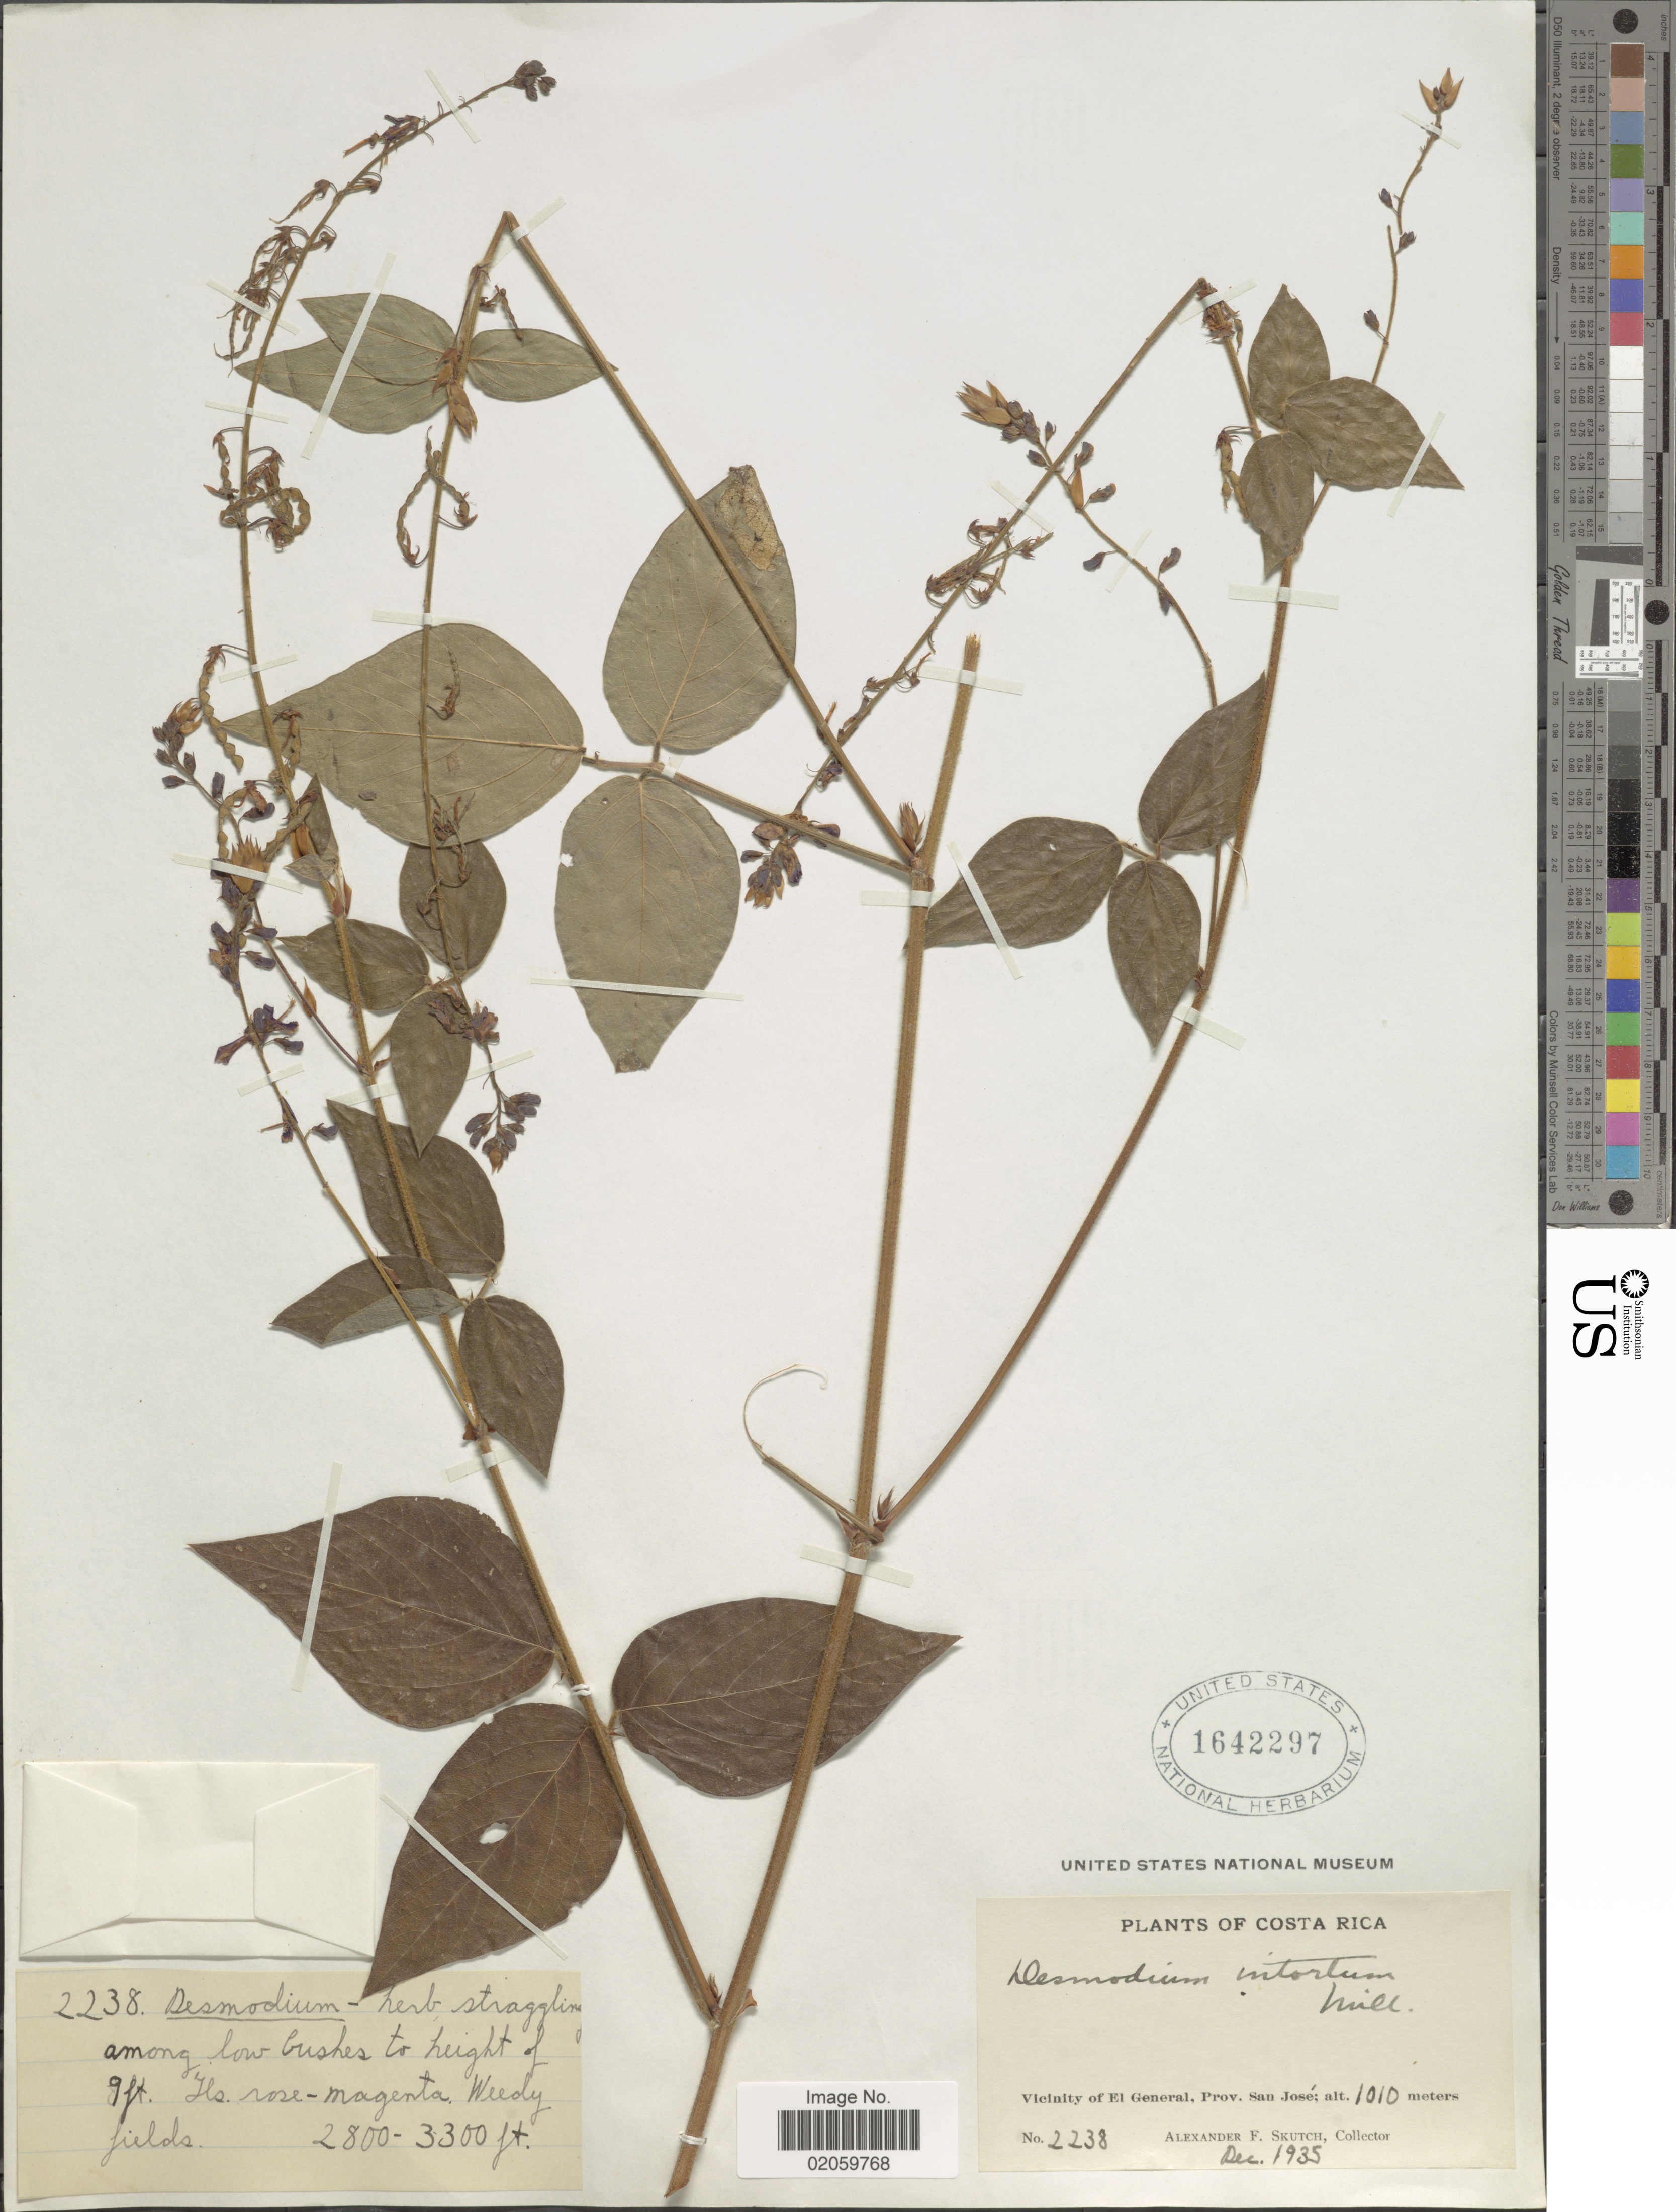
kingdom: Plantae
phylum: Tracheophyta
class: Magnoliopsida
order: Fabales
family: Fabaceae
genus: Desmodium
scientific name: Desmodium intortum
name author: (Mill.) Urb.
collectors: A. F. Skutch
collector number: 2238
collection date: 1935-12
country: Costa Rica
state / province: San José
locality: Vicinity of El General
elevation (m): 1010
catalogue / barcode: US 1642297